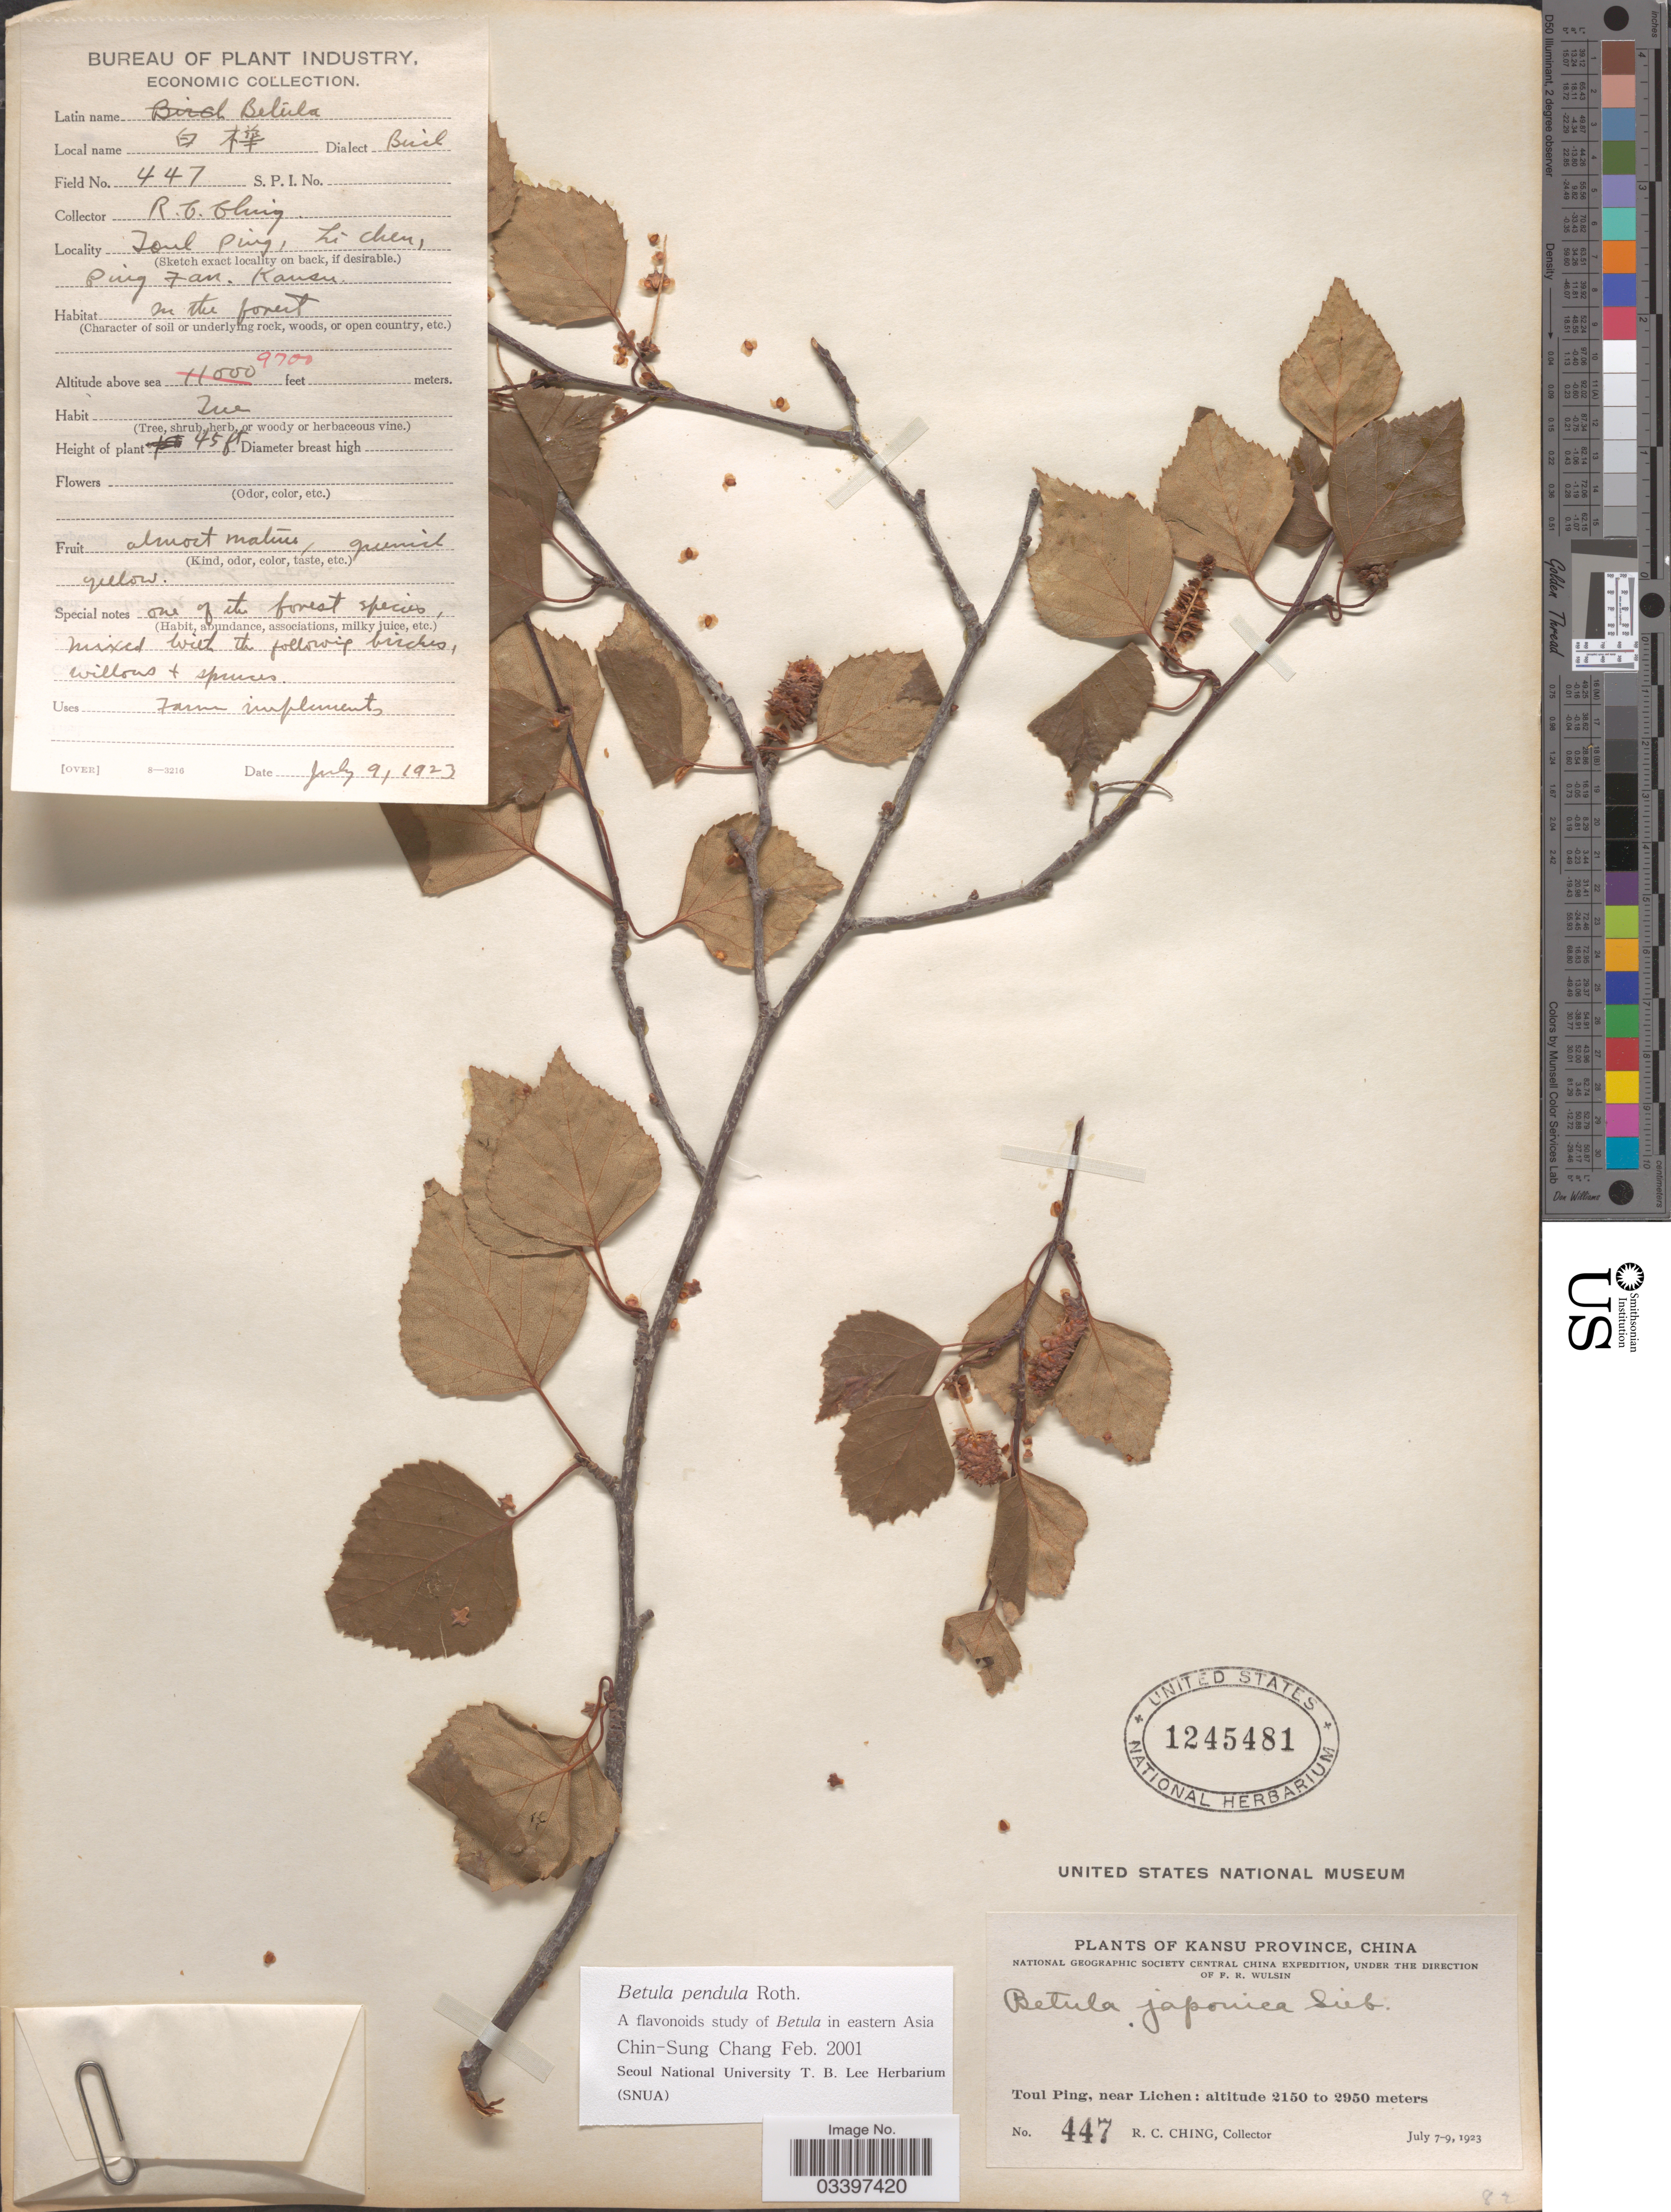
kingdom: Plantae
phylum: Tracheophyta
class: Magnoliopsida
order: Fagales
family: Betulaceae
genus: Betula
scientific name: Betula pendula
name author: Roth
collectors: R. C. Ching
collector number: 447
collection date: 1923-07-09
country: China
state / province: Gansu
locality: Kansu Province. Toul Ping, near Lichen. Ping Fan.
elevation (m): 2957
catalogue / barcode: US 1245481